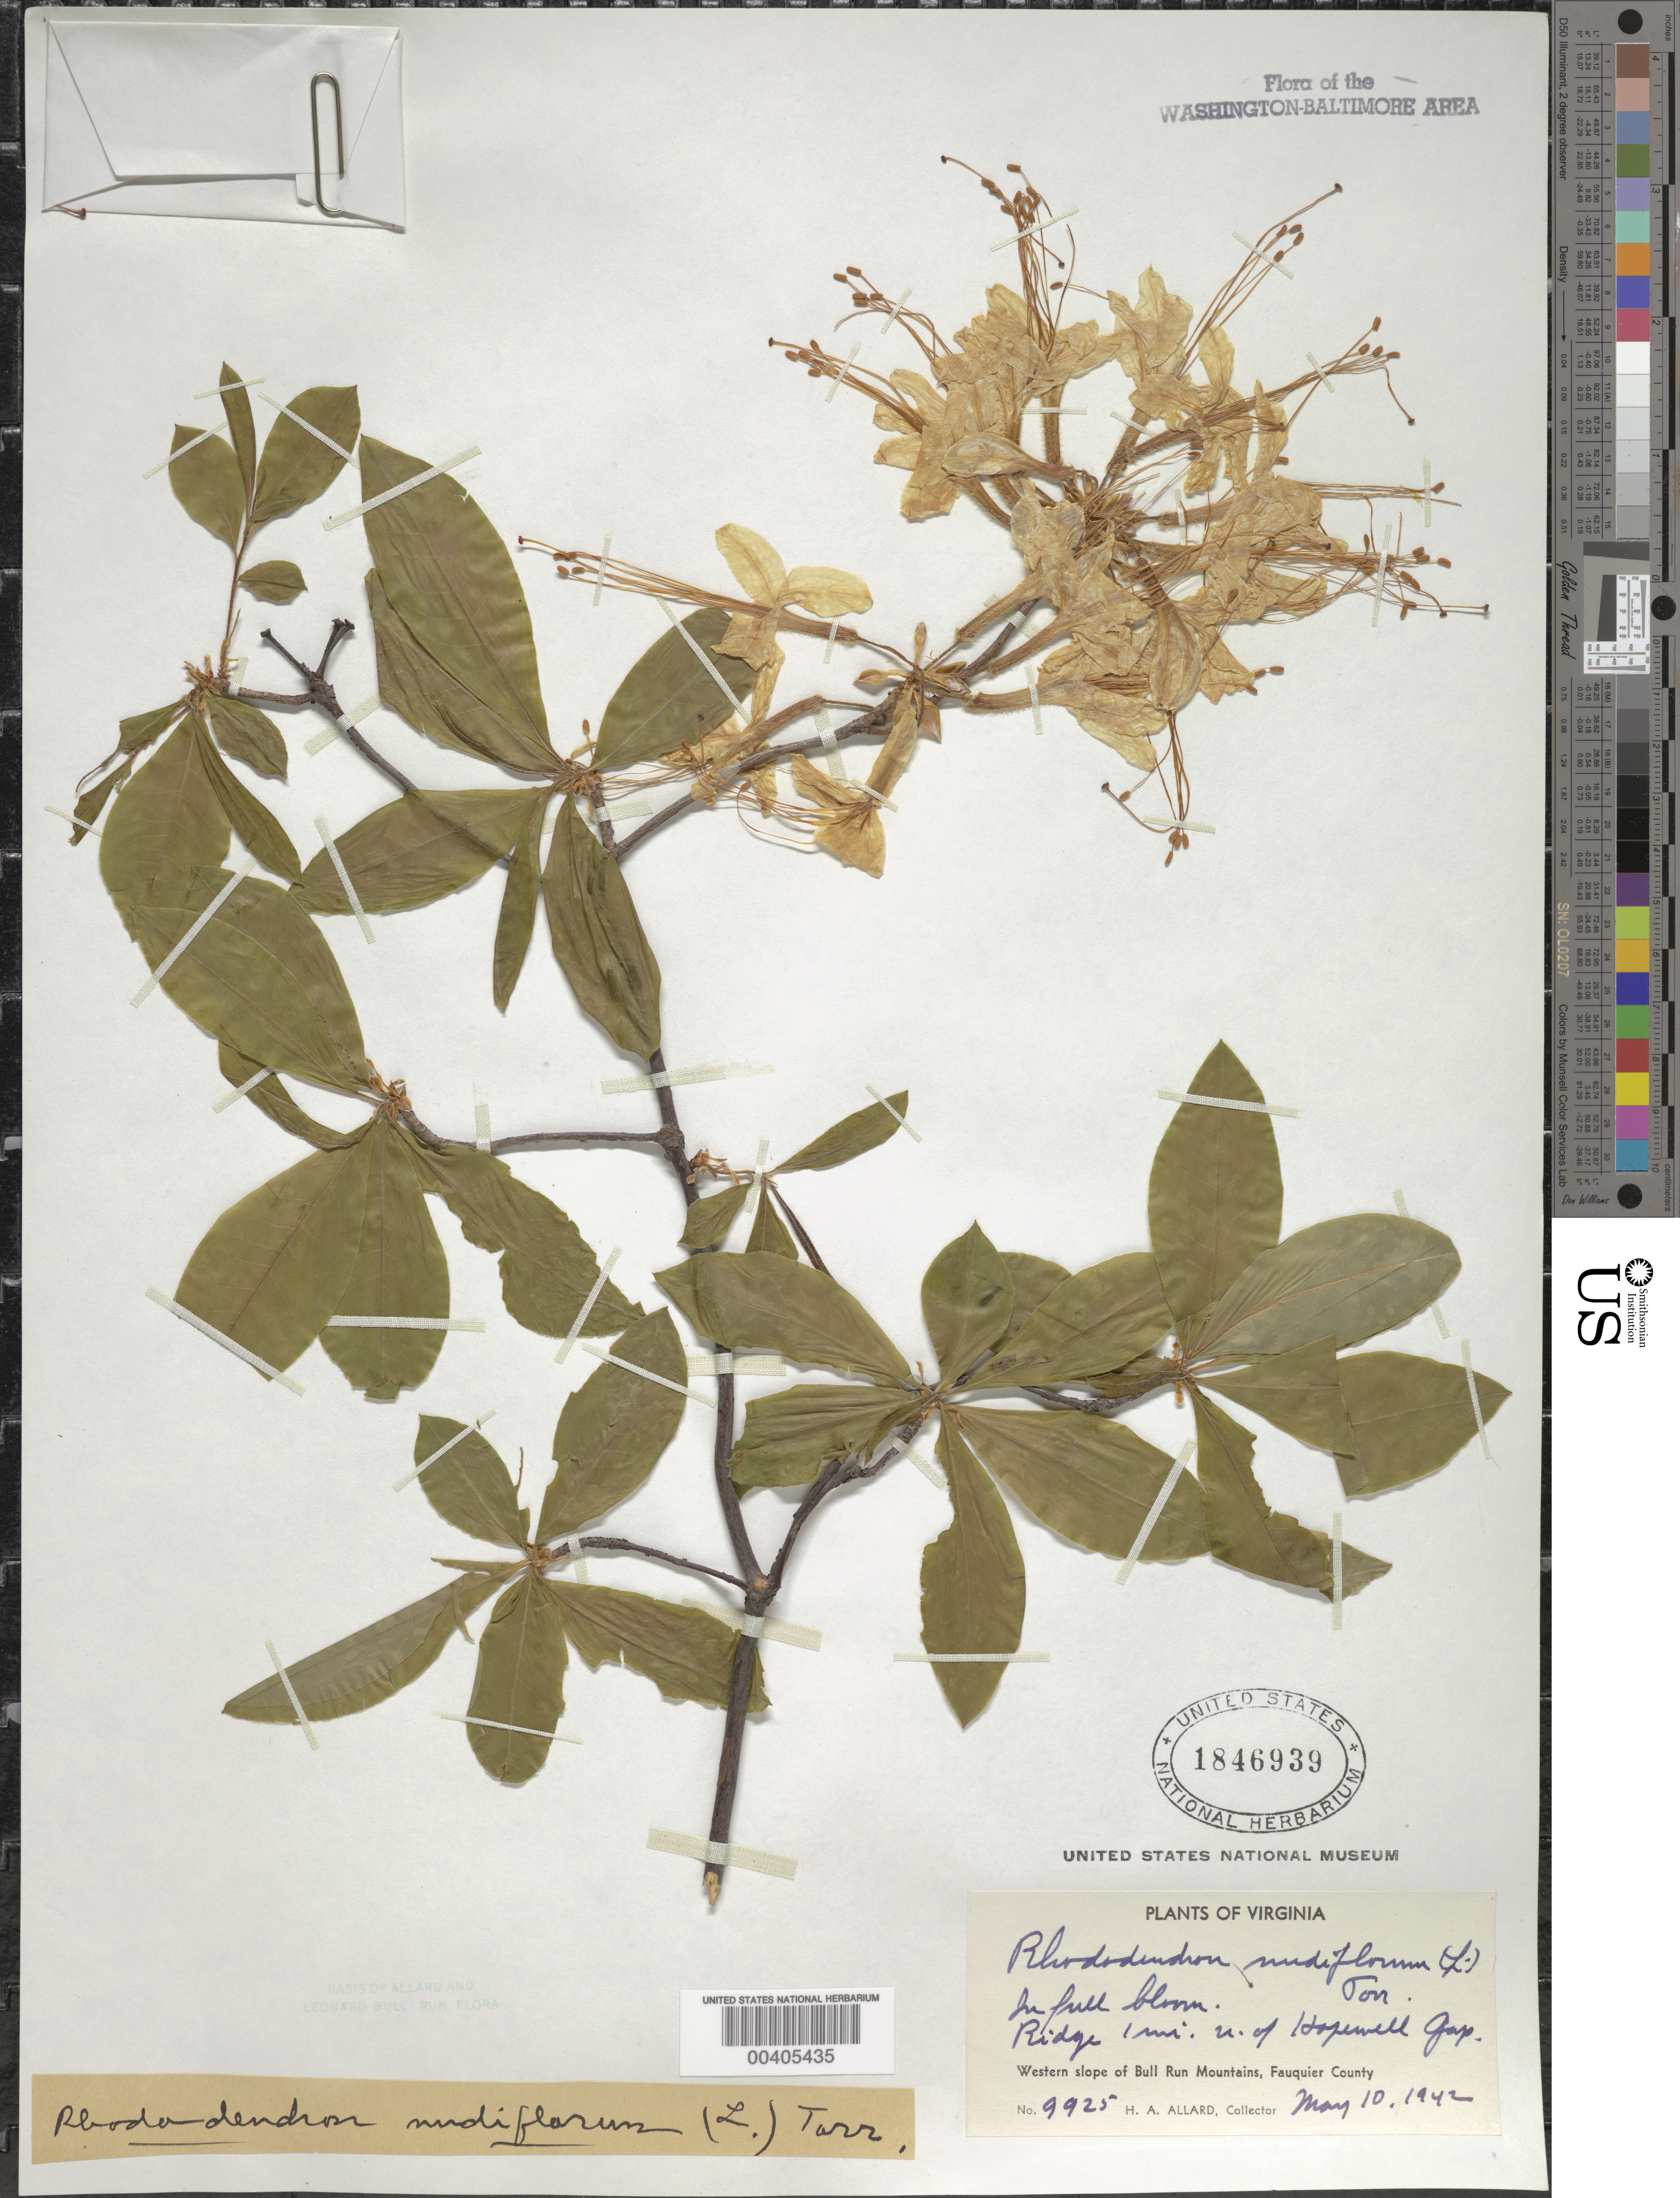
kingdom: Plantae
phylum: Tracheophyta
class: Magnoliopsida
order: Ericales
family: Ericaceae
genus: Rhododendron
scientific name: Rhododendron periclymenoides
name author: (Michx.) Shinners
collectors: H. A. Allard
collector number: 9925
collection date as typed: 10 May 1942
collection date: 1942-05-10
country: United States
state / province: Virginia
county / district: Fauquier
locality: North of Hopewell Gap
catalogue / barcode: US 1846939